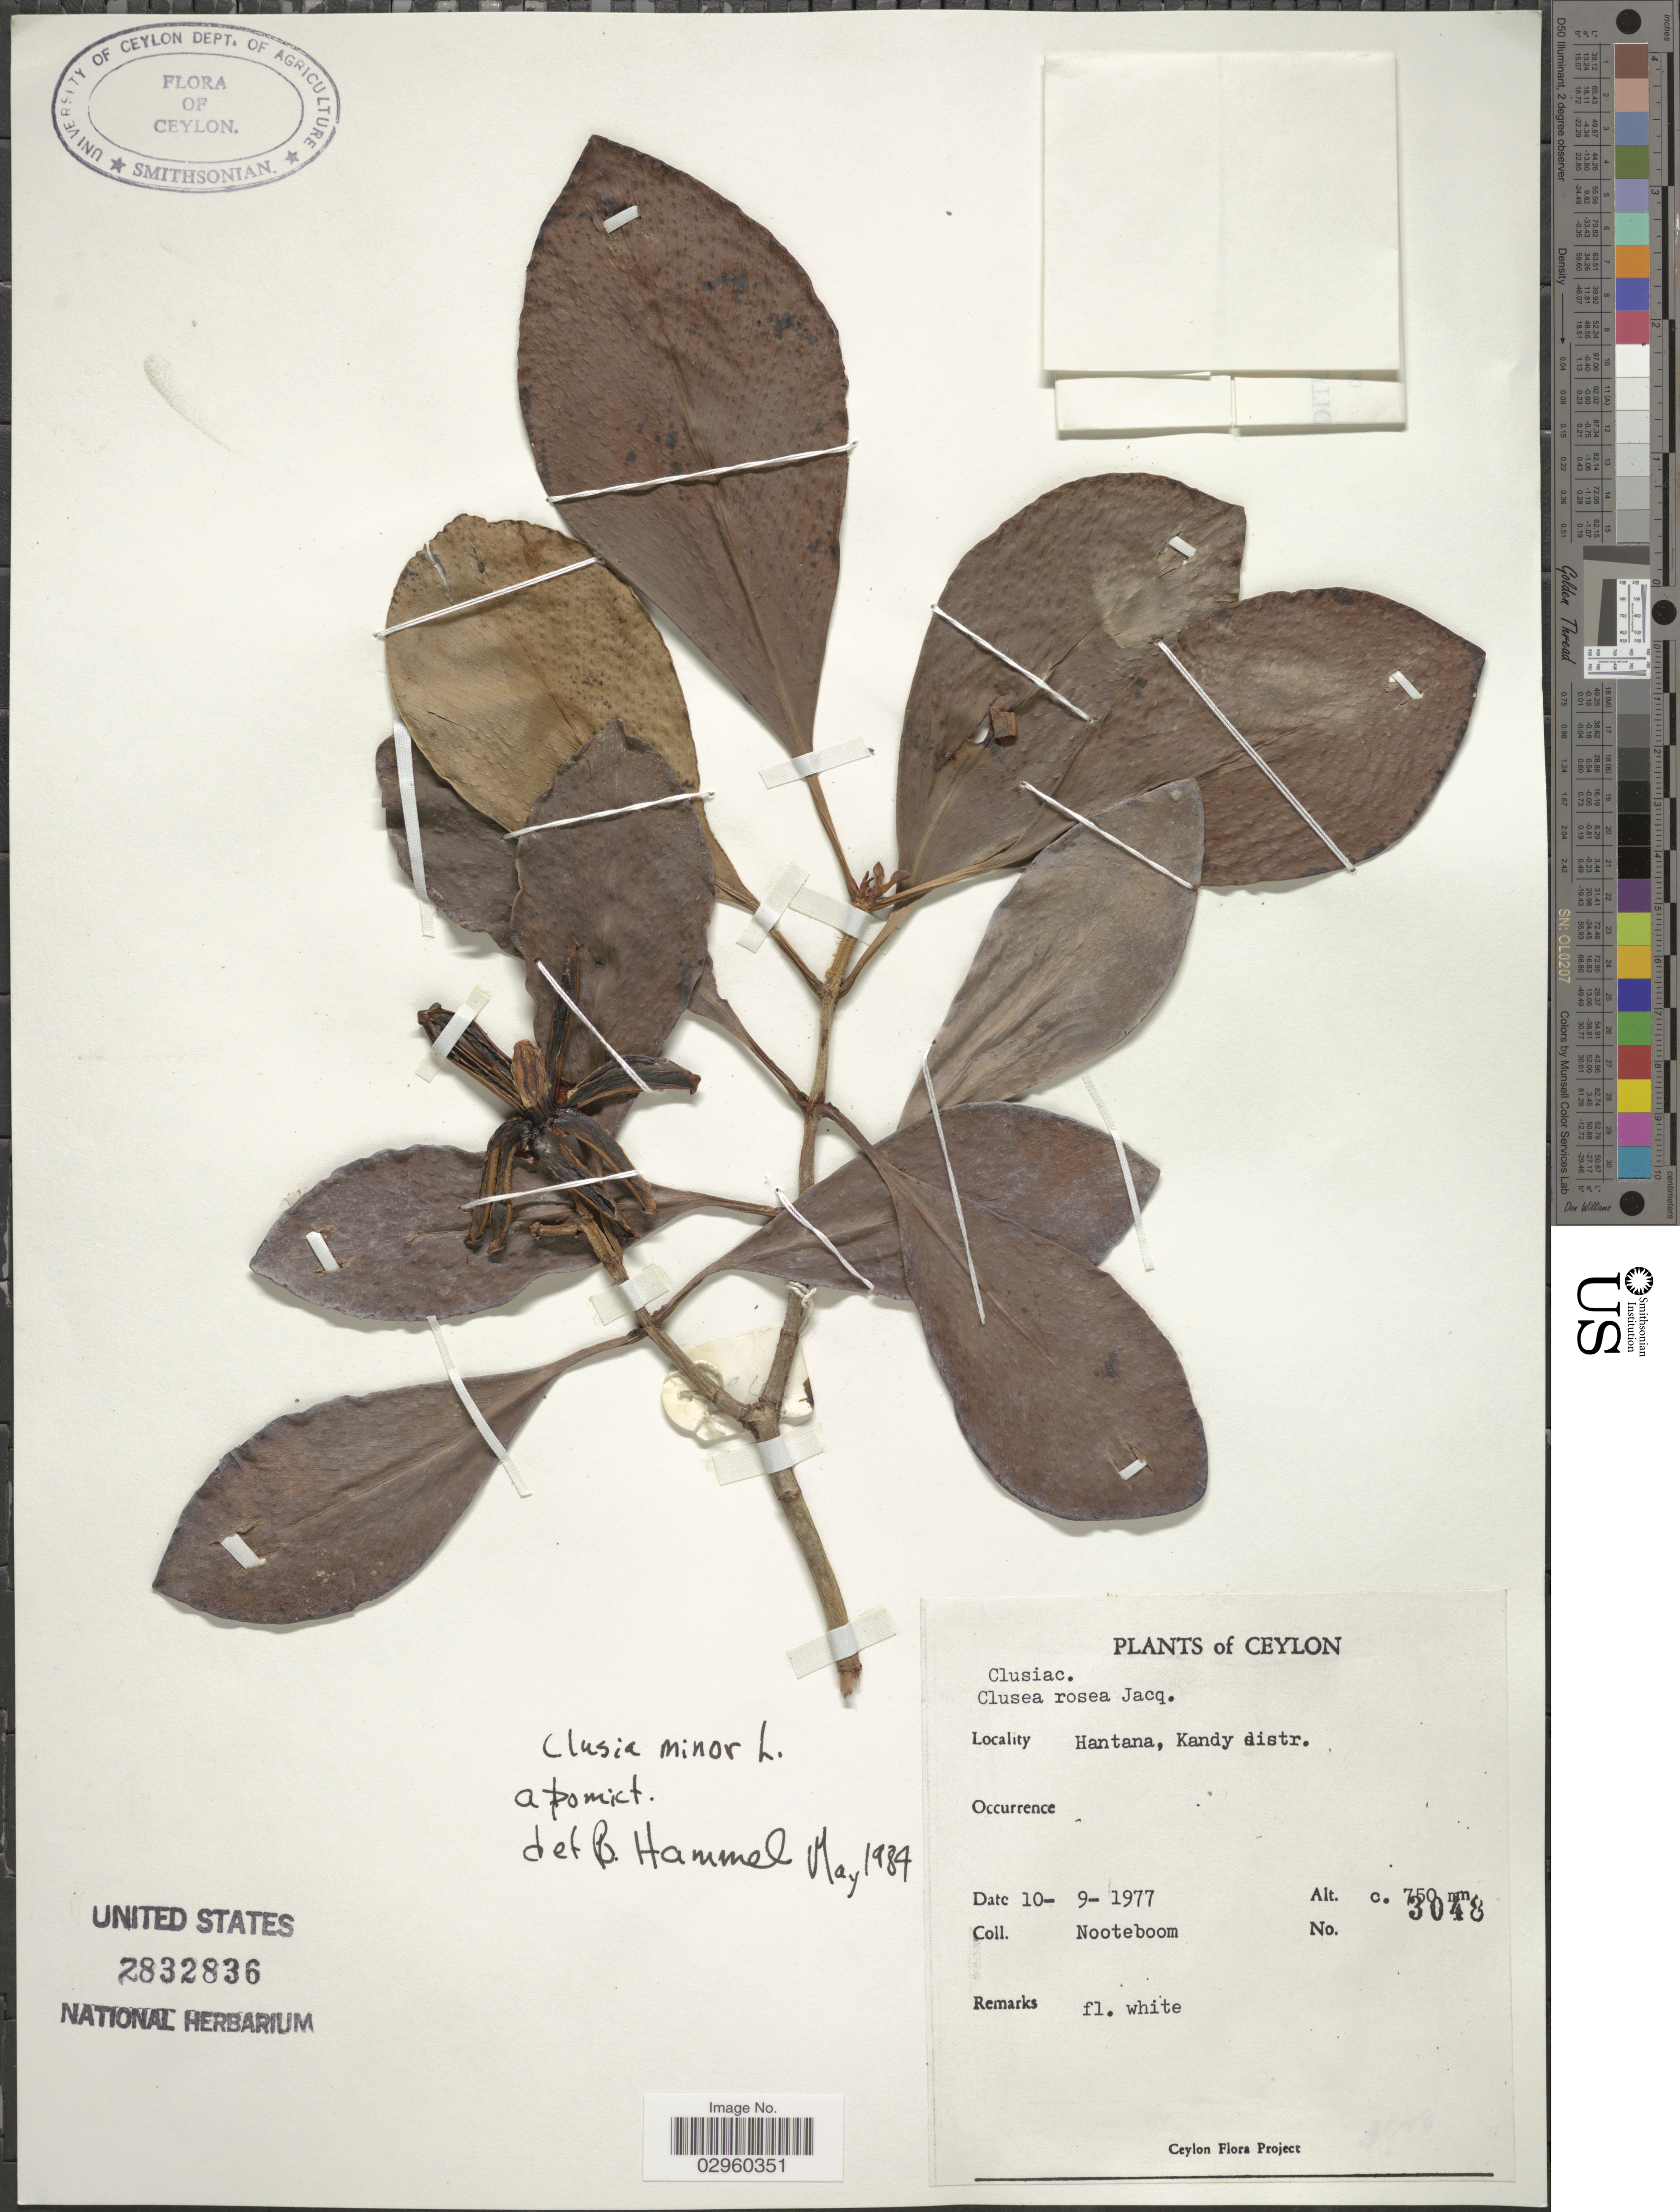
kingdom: Plantae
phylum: Tracheophyta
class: Magnoliopsida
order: Malpighiales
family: Clusiaceae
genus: Clusia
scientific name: Clusia minor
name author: L.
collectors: Nooteboom, --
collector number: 3048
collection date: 1977-09-10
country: Sri Lanka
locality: Ceylon, Hantana, Kandy distr.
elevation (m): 750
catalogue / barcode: US 2832836